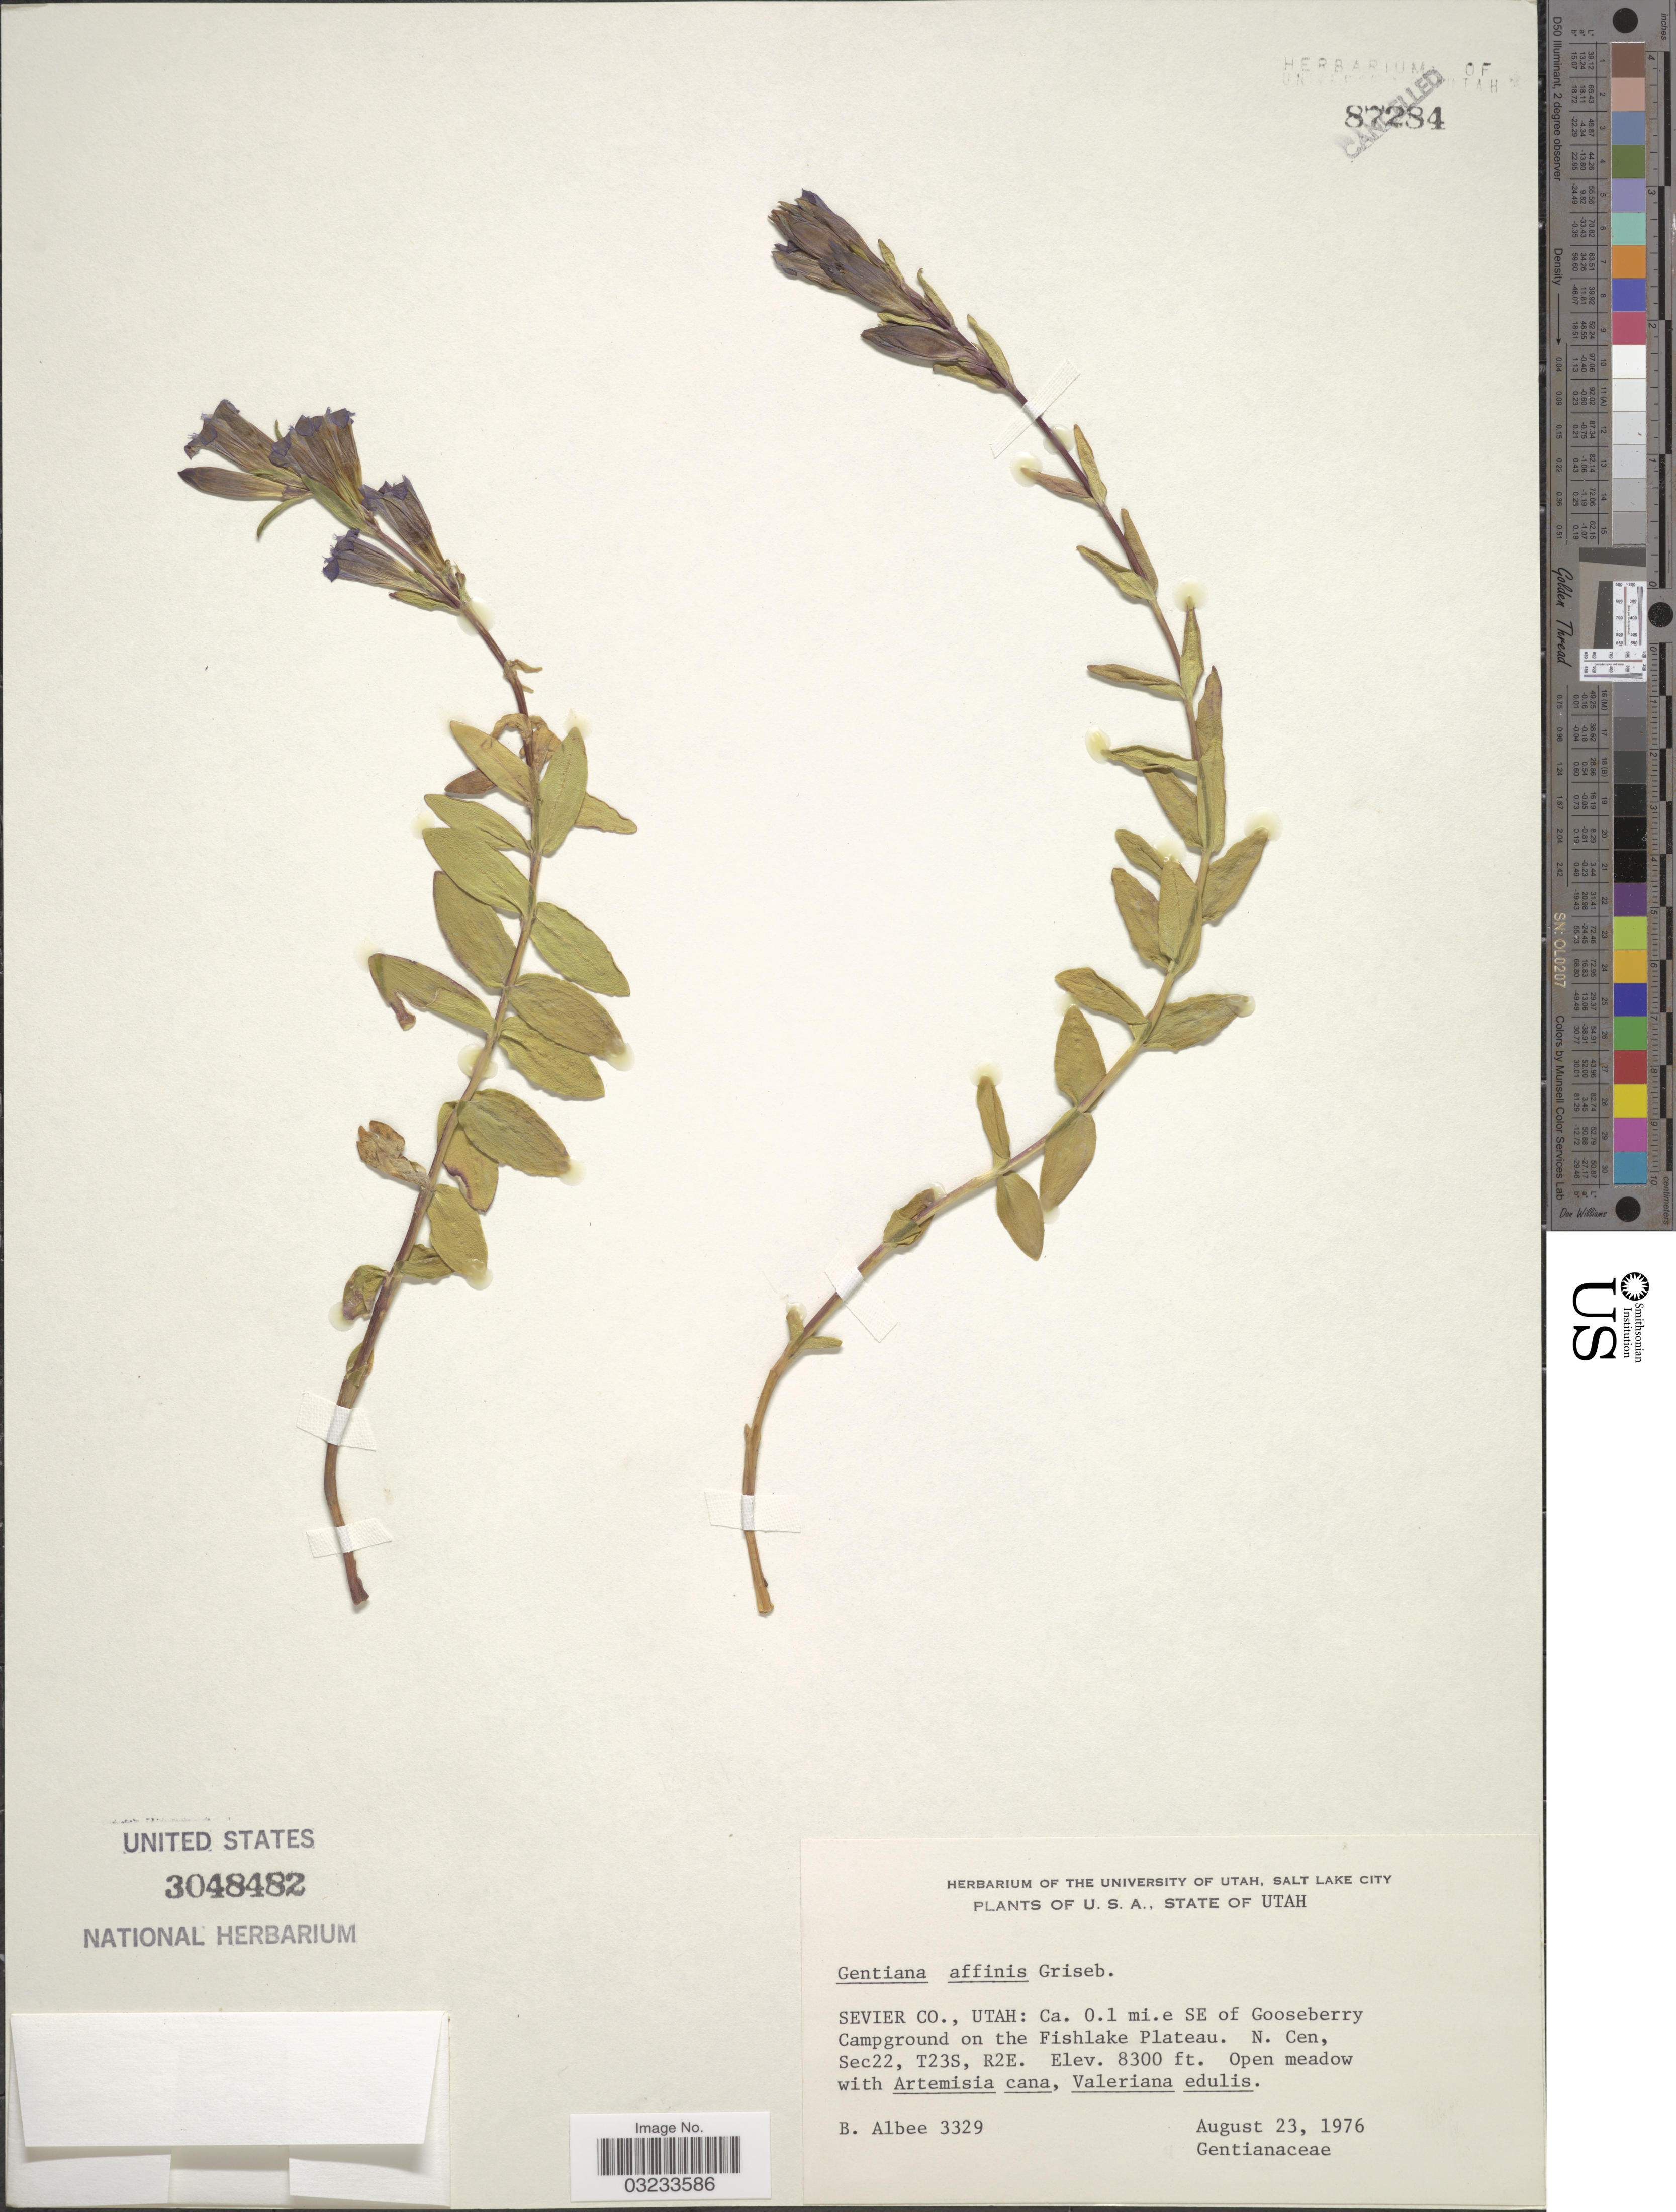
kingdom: Plantae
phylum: Tracheophyta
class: Magnoliopsida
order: Gentianales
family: Gentianaceae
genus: Gentiana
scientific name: Gentiana affinis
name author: Griseb.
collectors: B. Albee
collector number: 3329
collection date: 1976-08-23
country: United States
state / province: Utah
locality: Sevier Co.: Ca. 0.1 mi. e SE of Gooseberry Campground on the Fishlake Plateau. N. Cen, Sec22, T23S, R2E.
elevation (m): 2530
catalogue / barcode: US 3048482